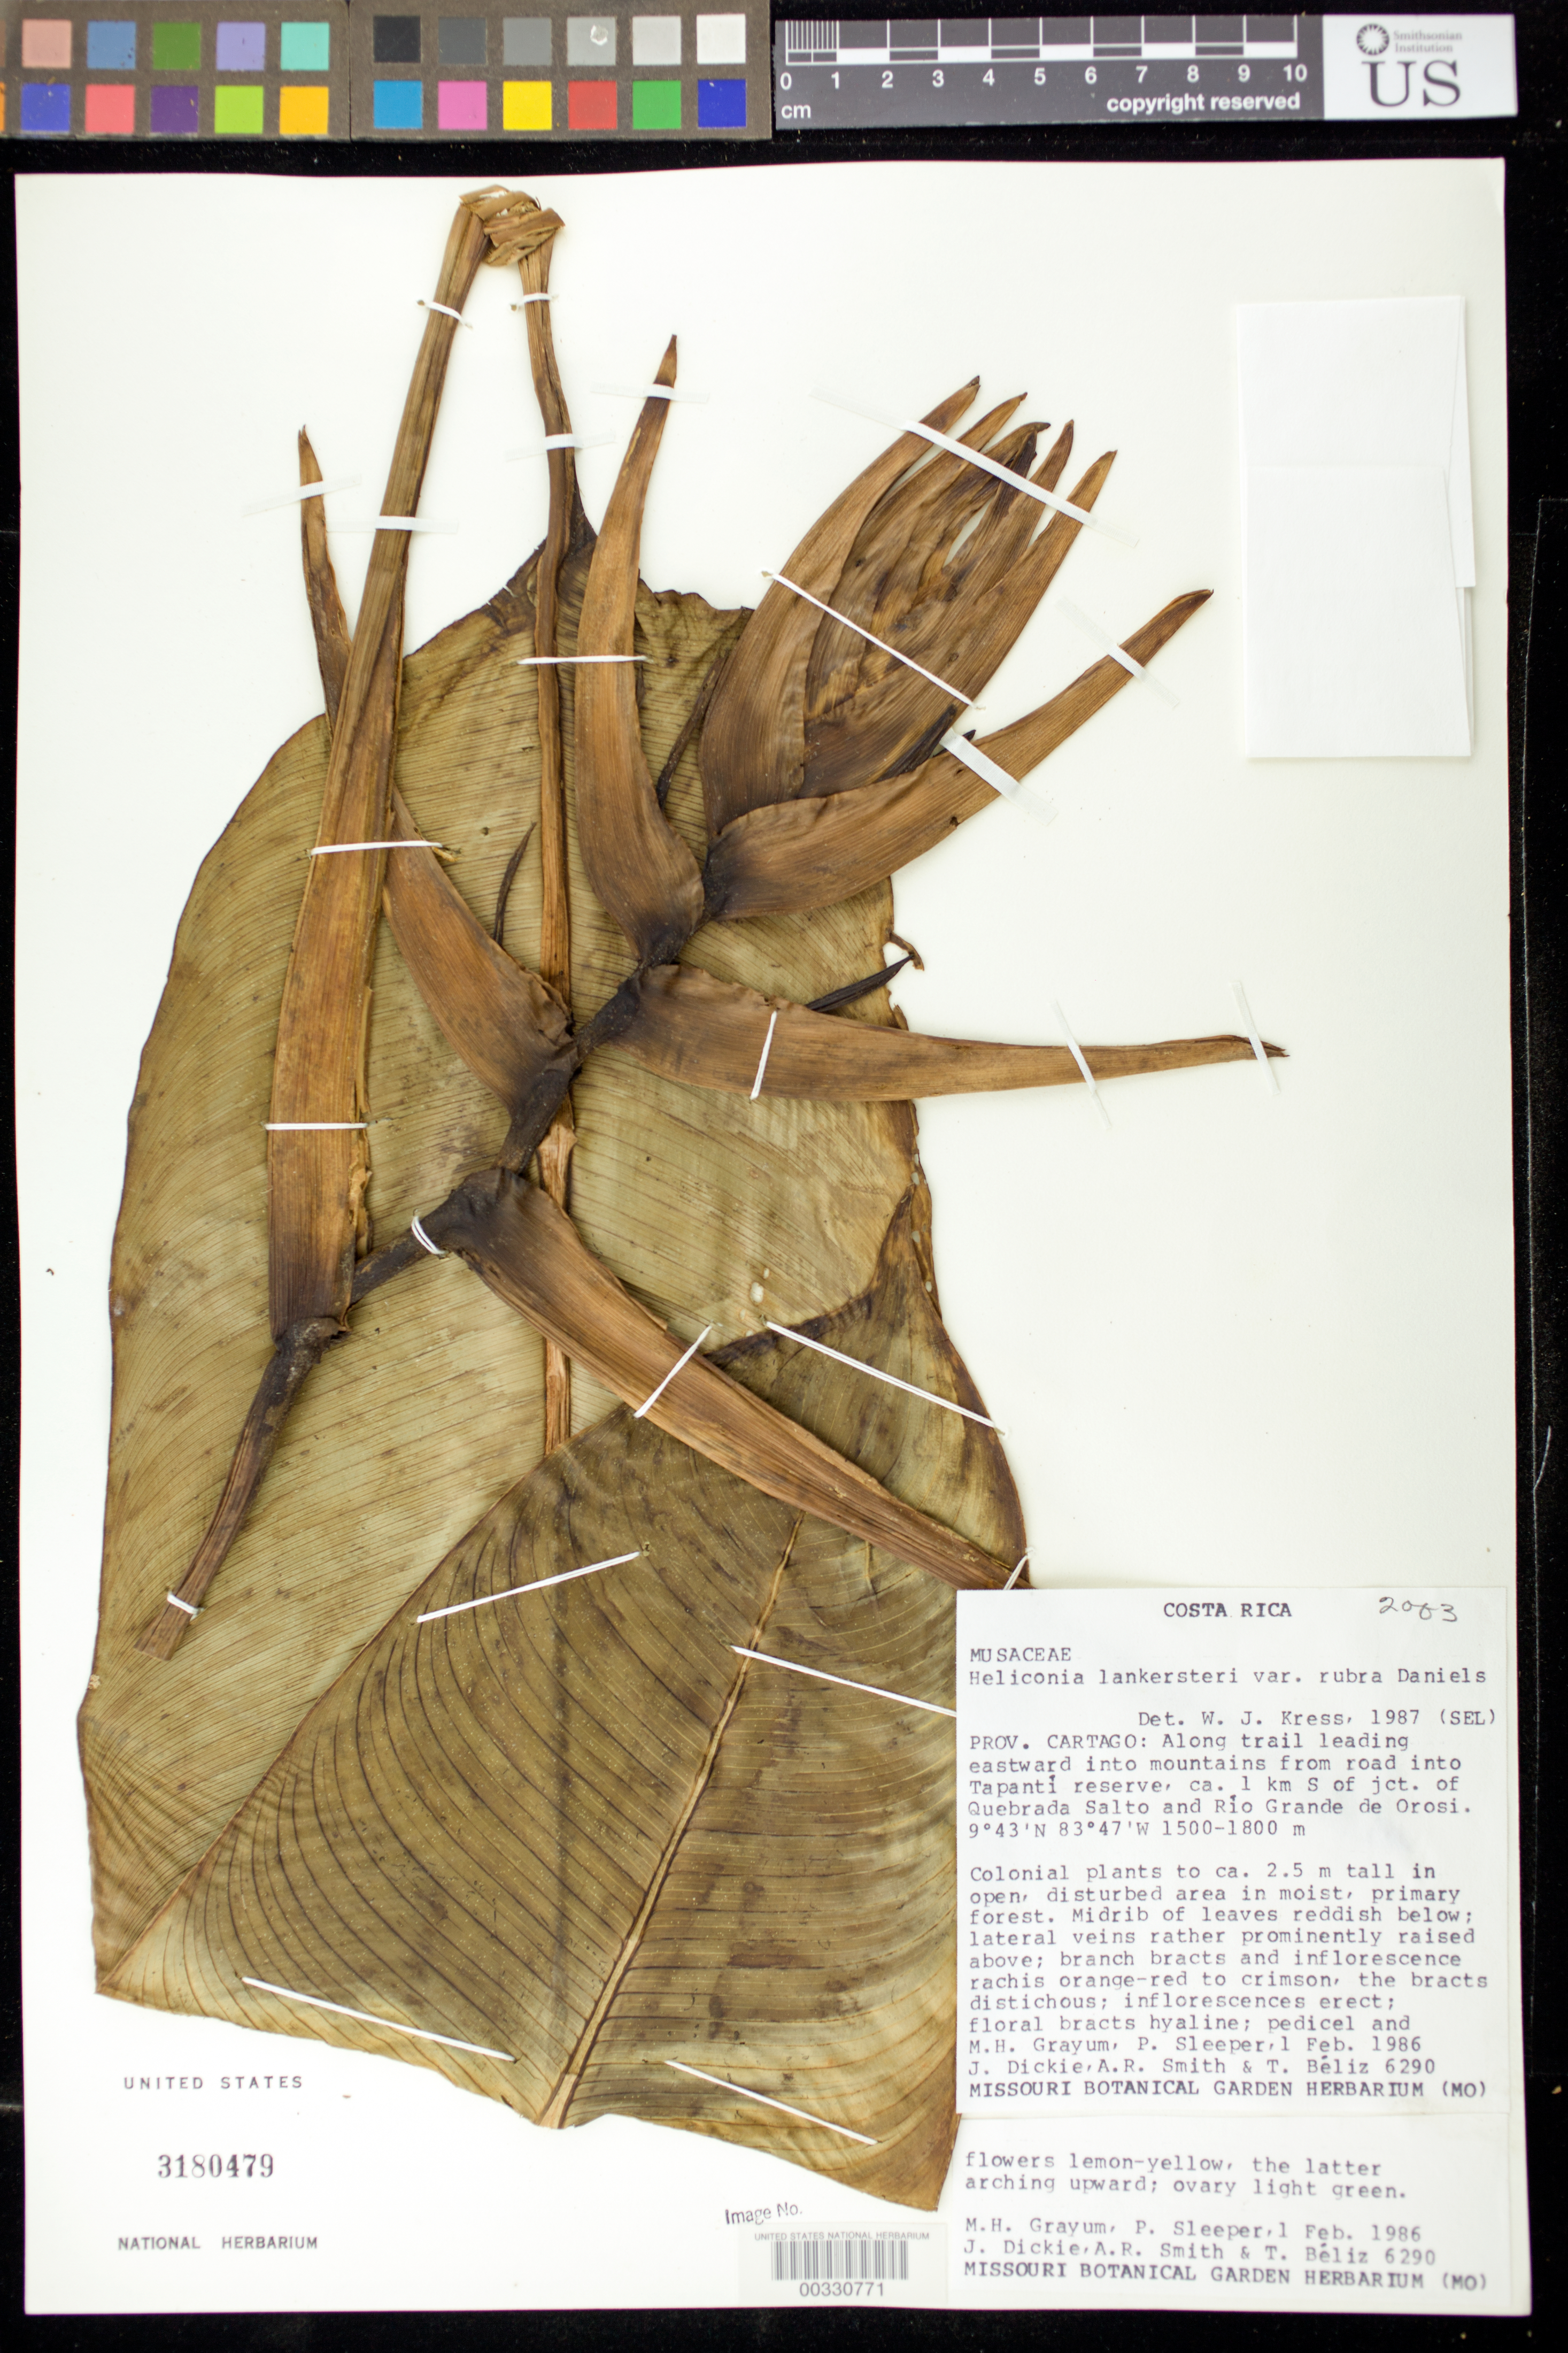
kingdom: Plantae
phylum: Tracheophyta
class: Liliopsida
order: Zingiberales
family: Heliconiaceae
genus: Heliconia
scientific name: Heliconia lankesteri var. rubra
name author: G.S. Daniels & F.G. Stiles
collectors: M. H. Grayum, P. Sleeper, J. Dickie, A. R. Smith & T. Béliz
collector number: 6290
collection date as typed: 01 Feb 1986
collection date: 1986-02-01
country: Costa Rica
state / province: Cartago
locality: Along trail leading eastward into mountains from road into Tapanti Reserve, ...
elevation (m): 1500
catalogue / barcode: US 3180479